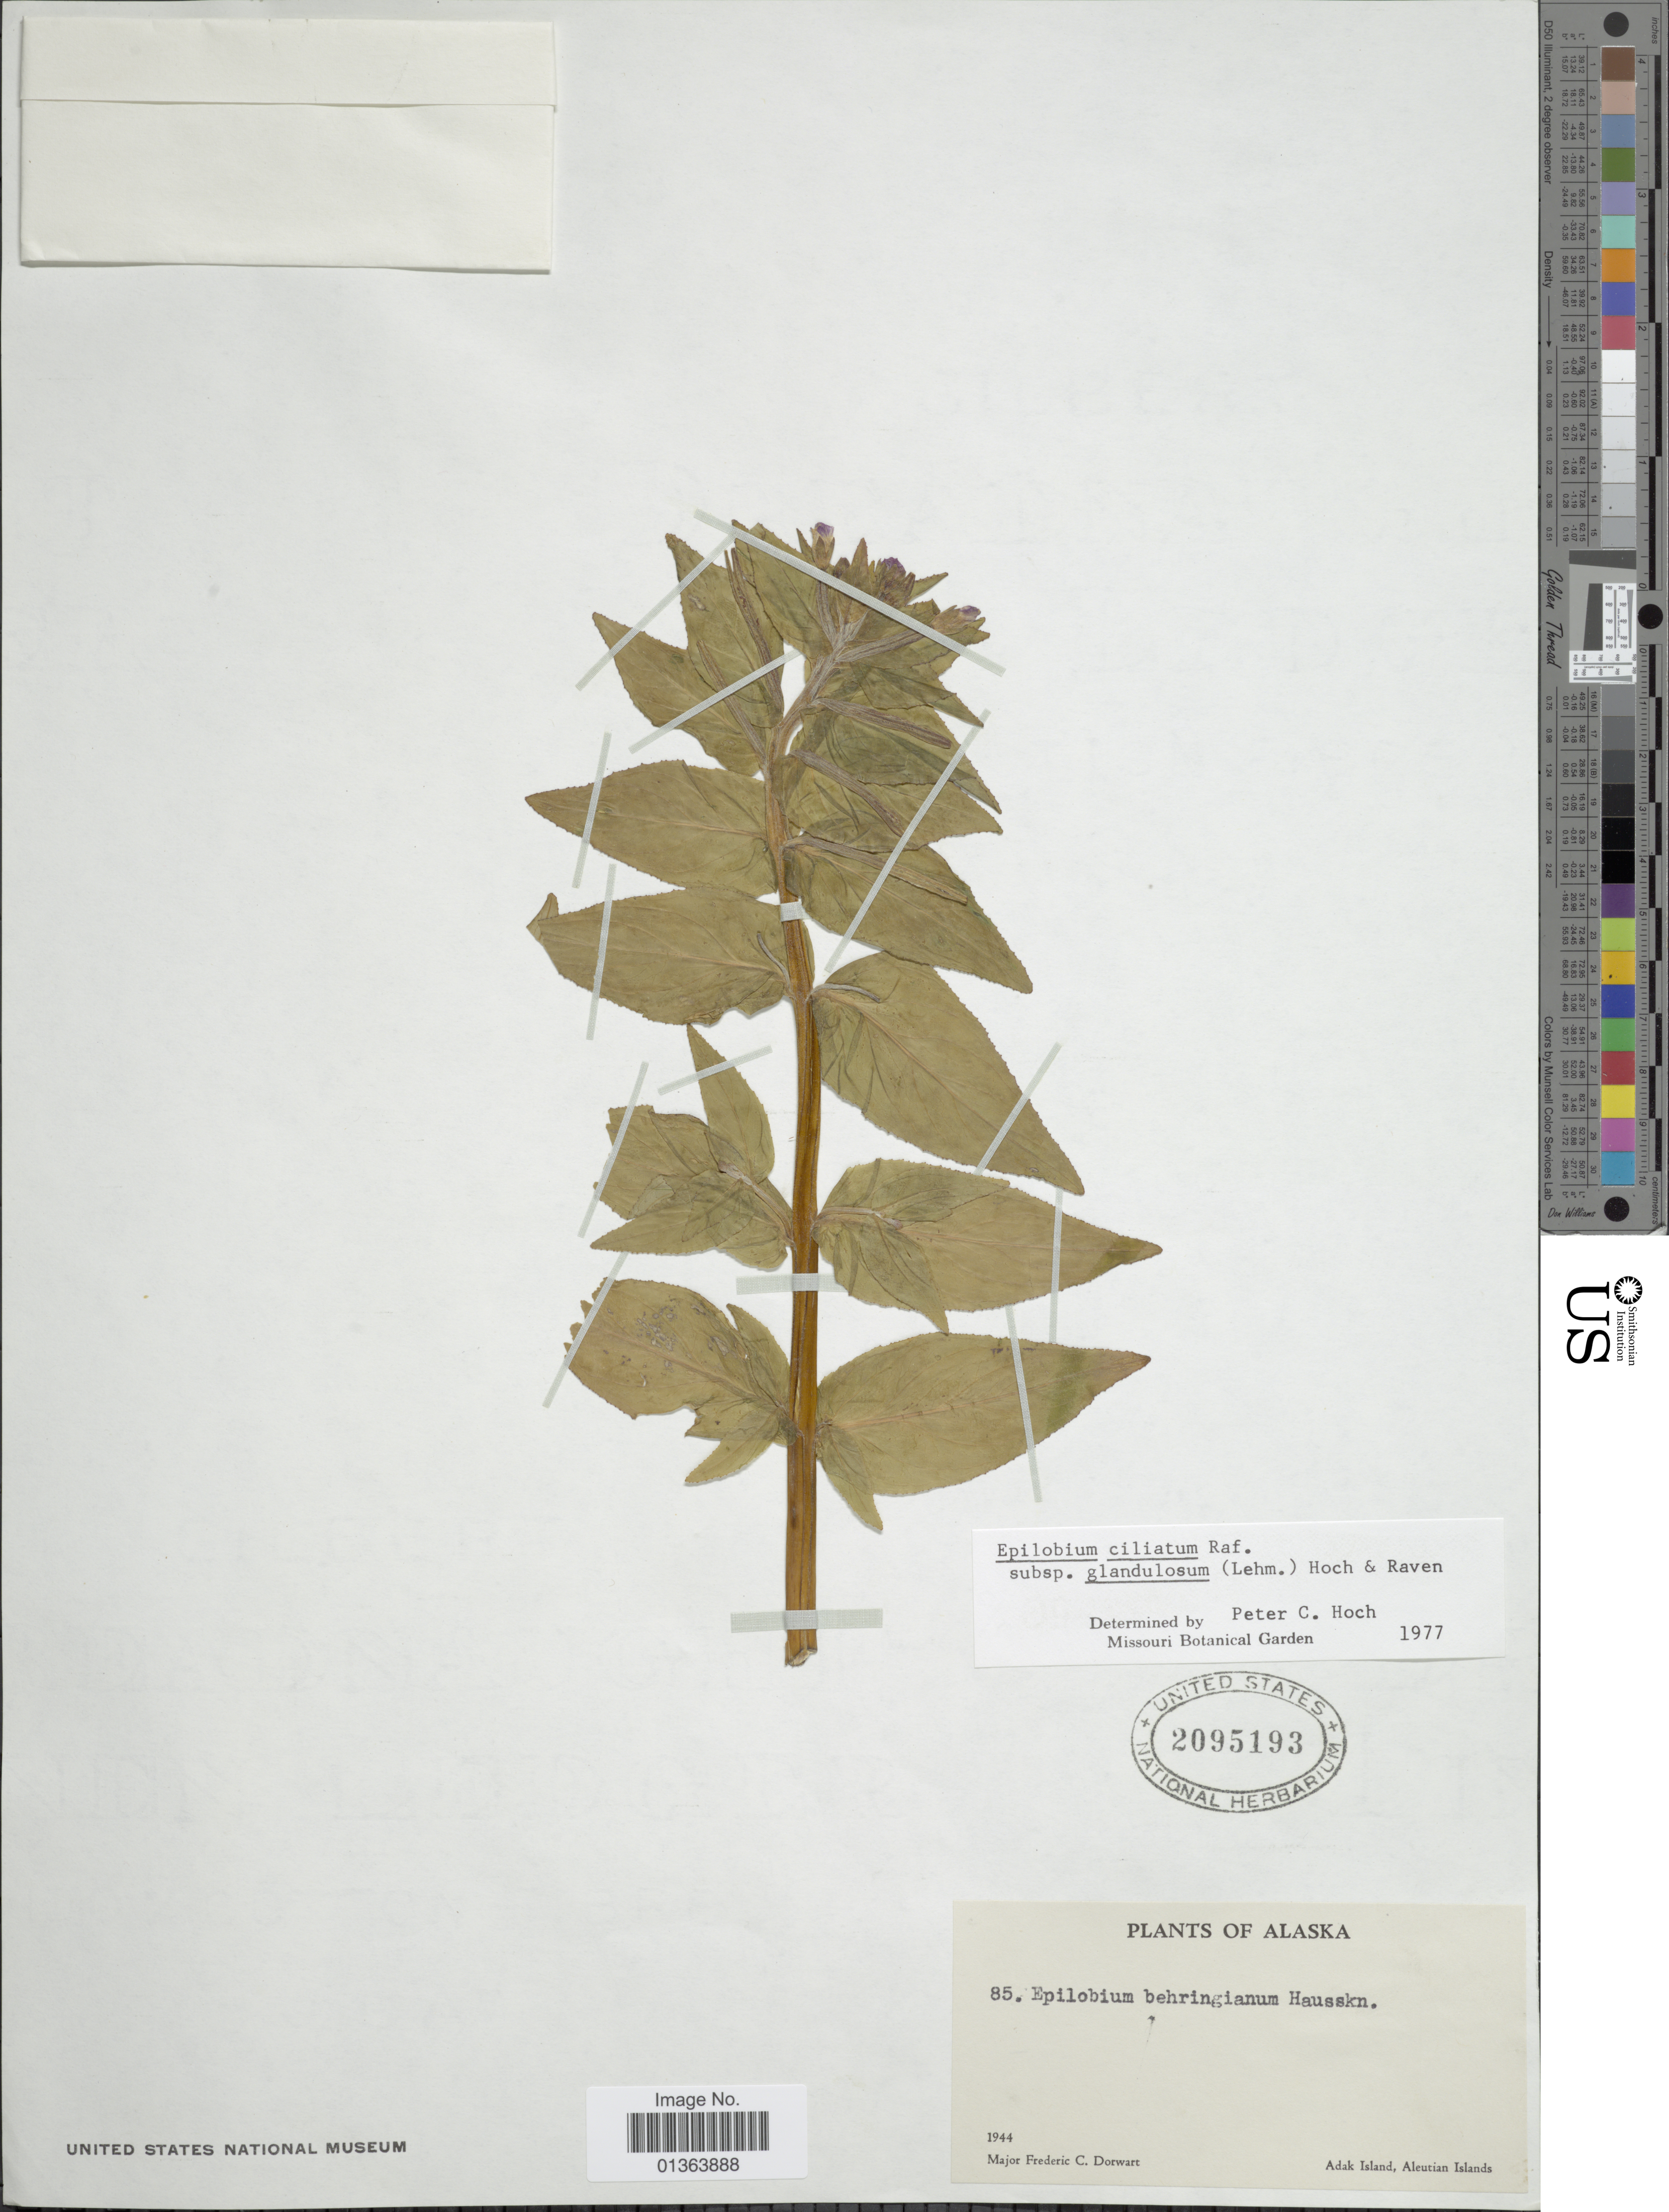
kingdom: Plantae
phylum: Tracheophyta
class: Magnoliopsida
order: Myrtales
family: Onagraceae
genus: Epilobium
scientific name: Epilobium ciliatum subsp. glandulosum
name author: (Lehm.) Hoch & P.H. Raven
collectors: F. Dorwart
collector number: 85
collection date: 1944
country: United States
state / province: Alaska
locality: Adak Island, Aleutian Islands.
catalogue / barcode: US 2095193